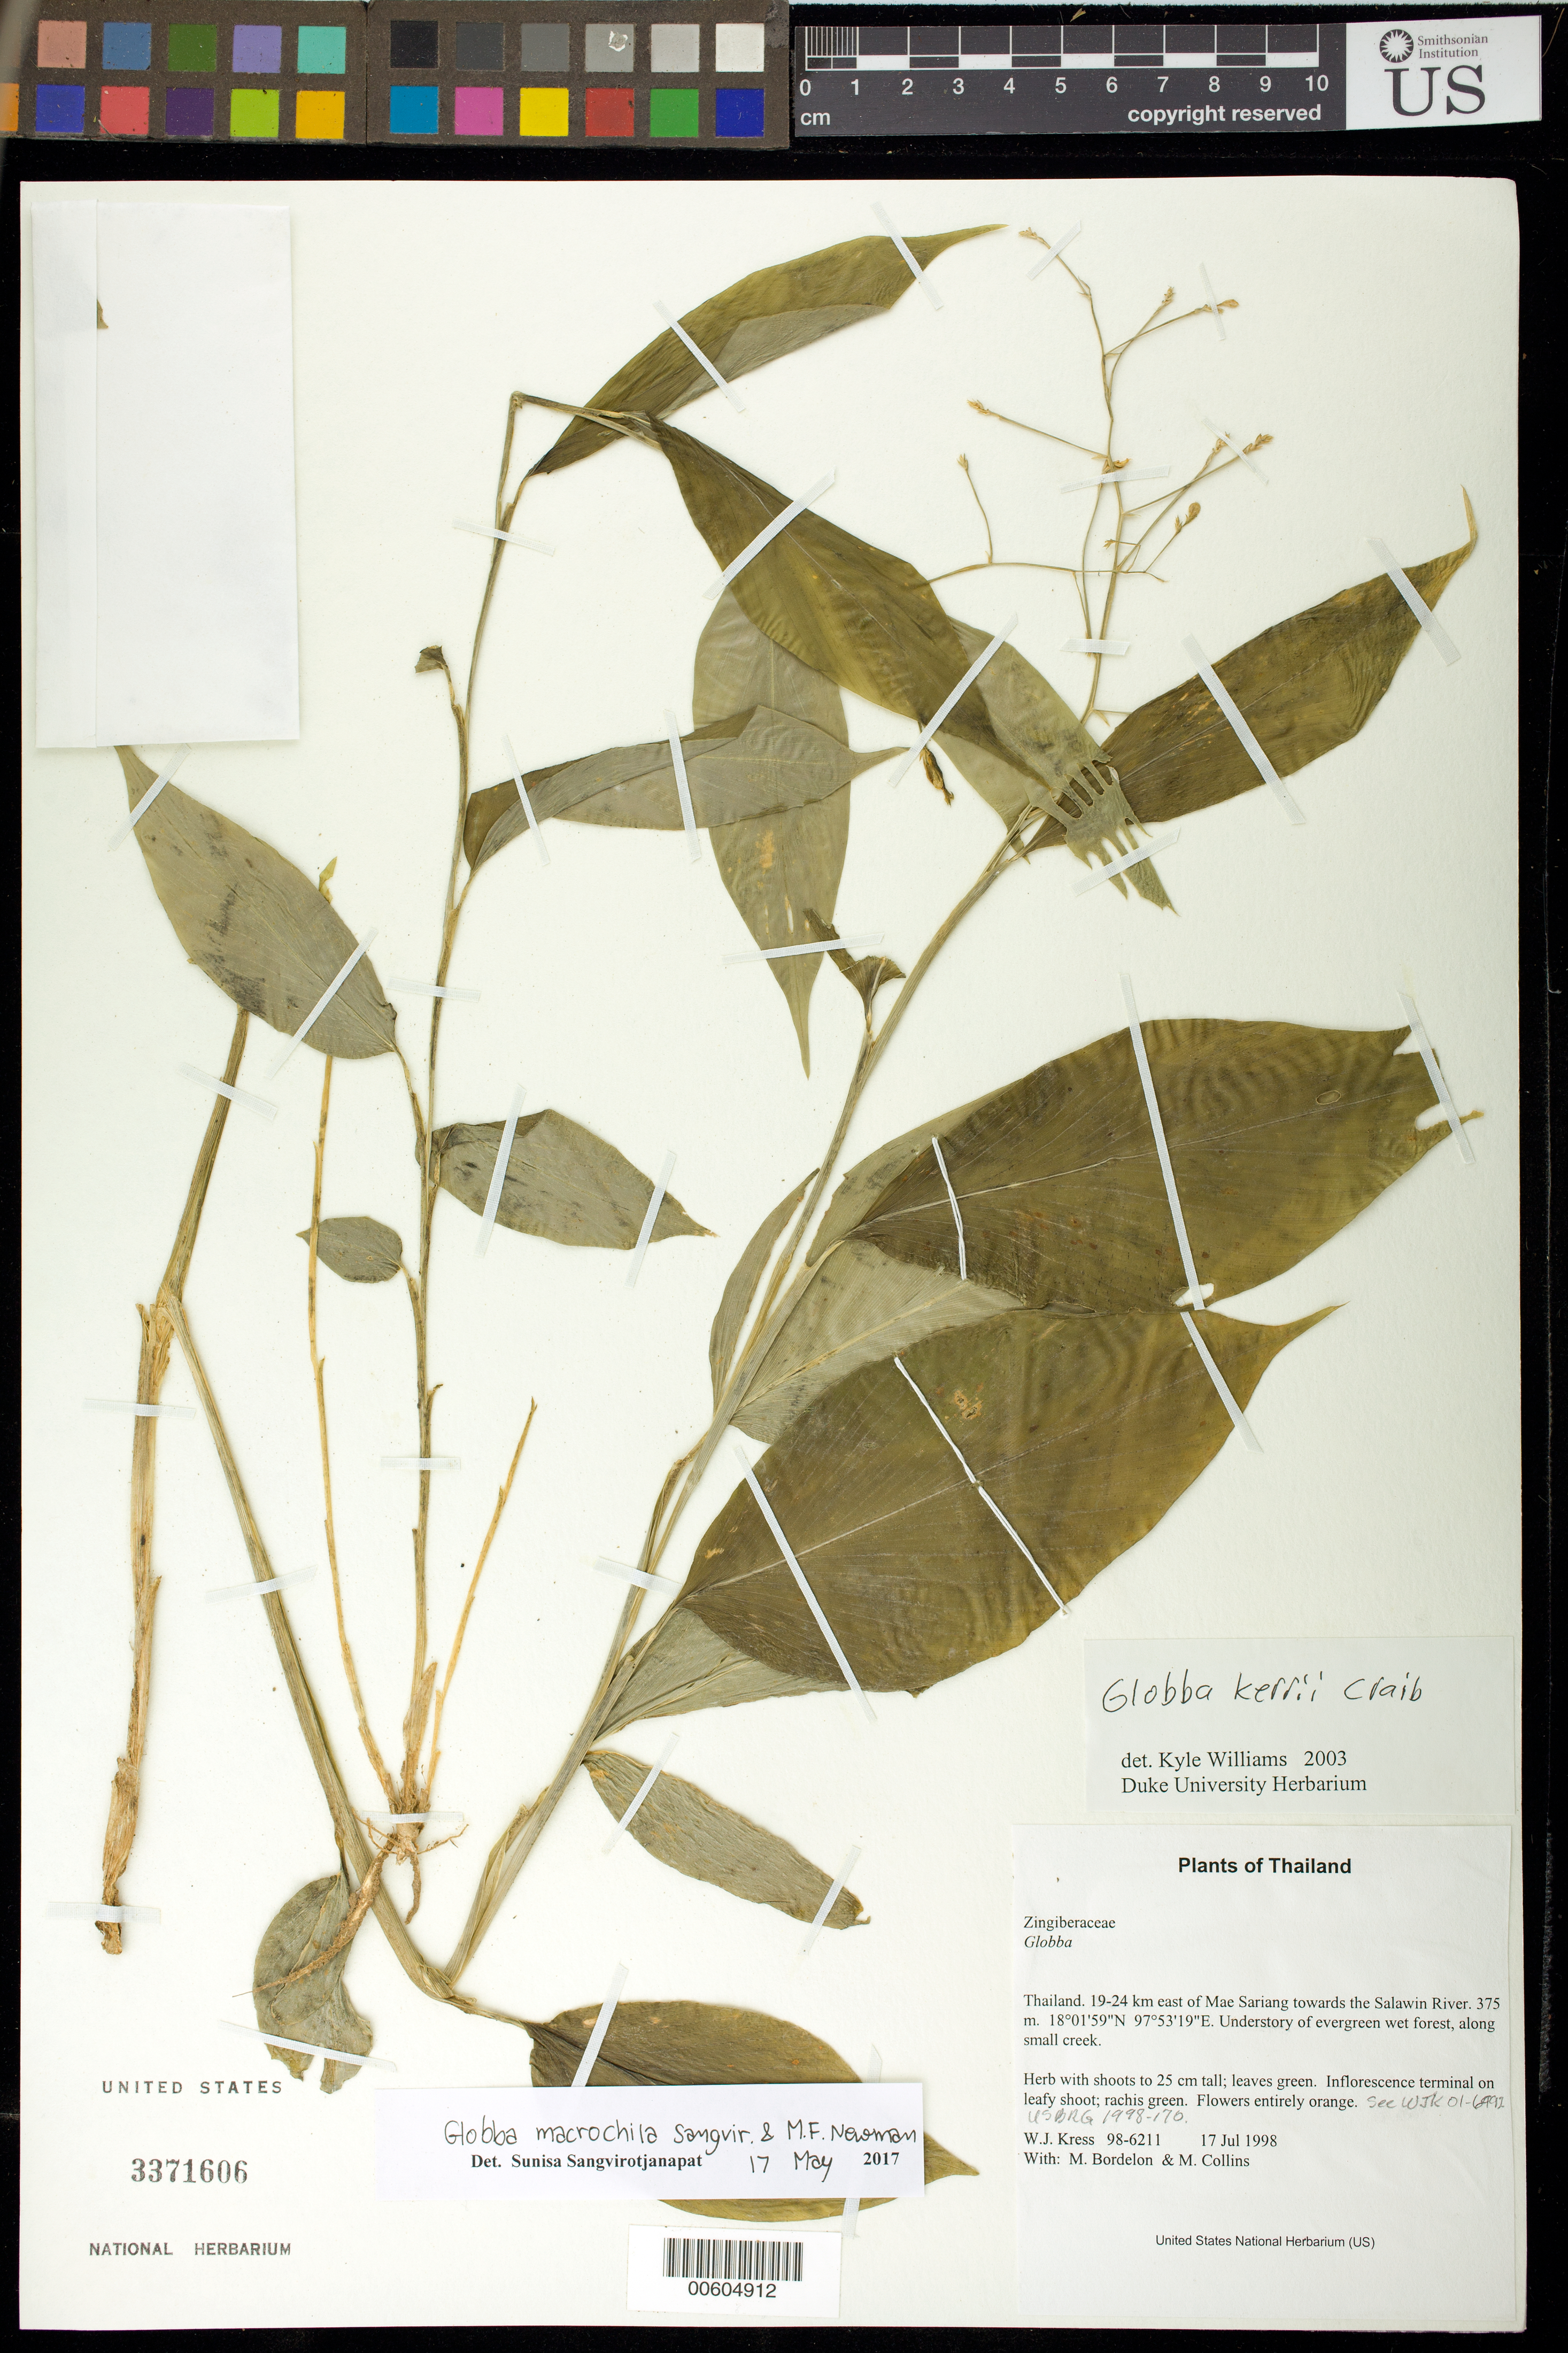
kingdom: Plantae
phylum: Tracheophyta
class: Liliopsida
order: Zingiberales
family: Zingiberaceae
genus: Globba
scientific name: Globba macrochila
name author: Sangvir. & M.F. Newman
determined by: Sangvirotjanapat, Sunisa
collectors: W. J. Kress, M. Bordelon & M. Collins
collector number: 98-6211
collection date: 1998-07-17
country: Thailand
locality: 19-24 km east of Mae Sariang towards the Salawin River.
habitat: Understory of evergreen wet forest, along small creek.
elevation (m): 375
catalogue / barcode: US 3371606